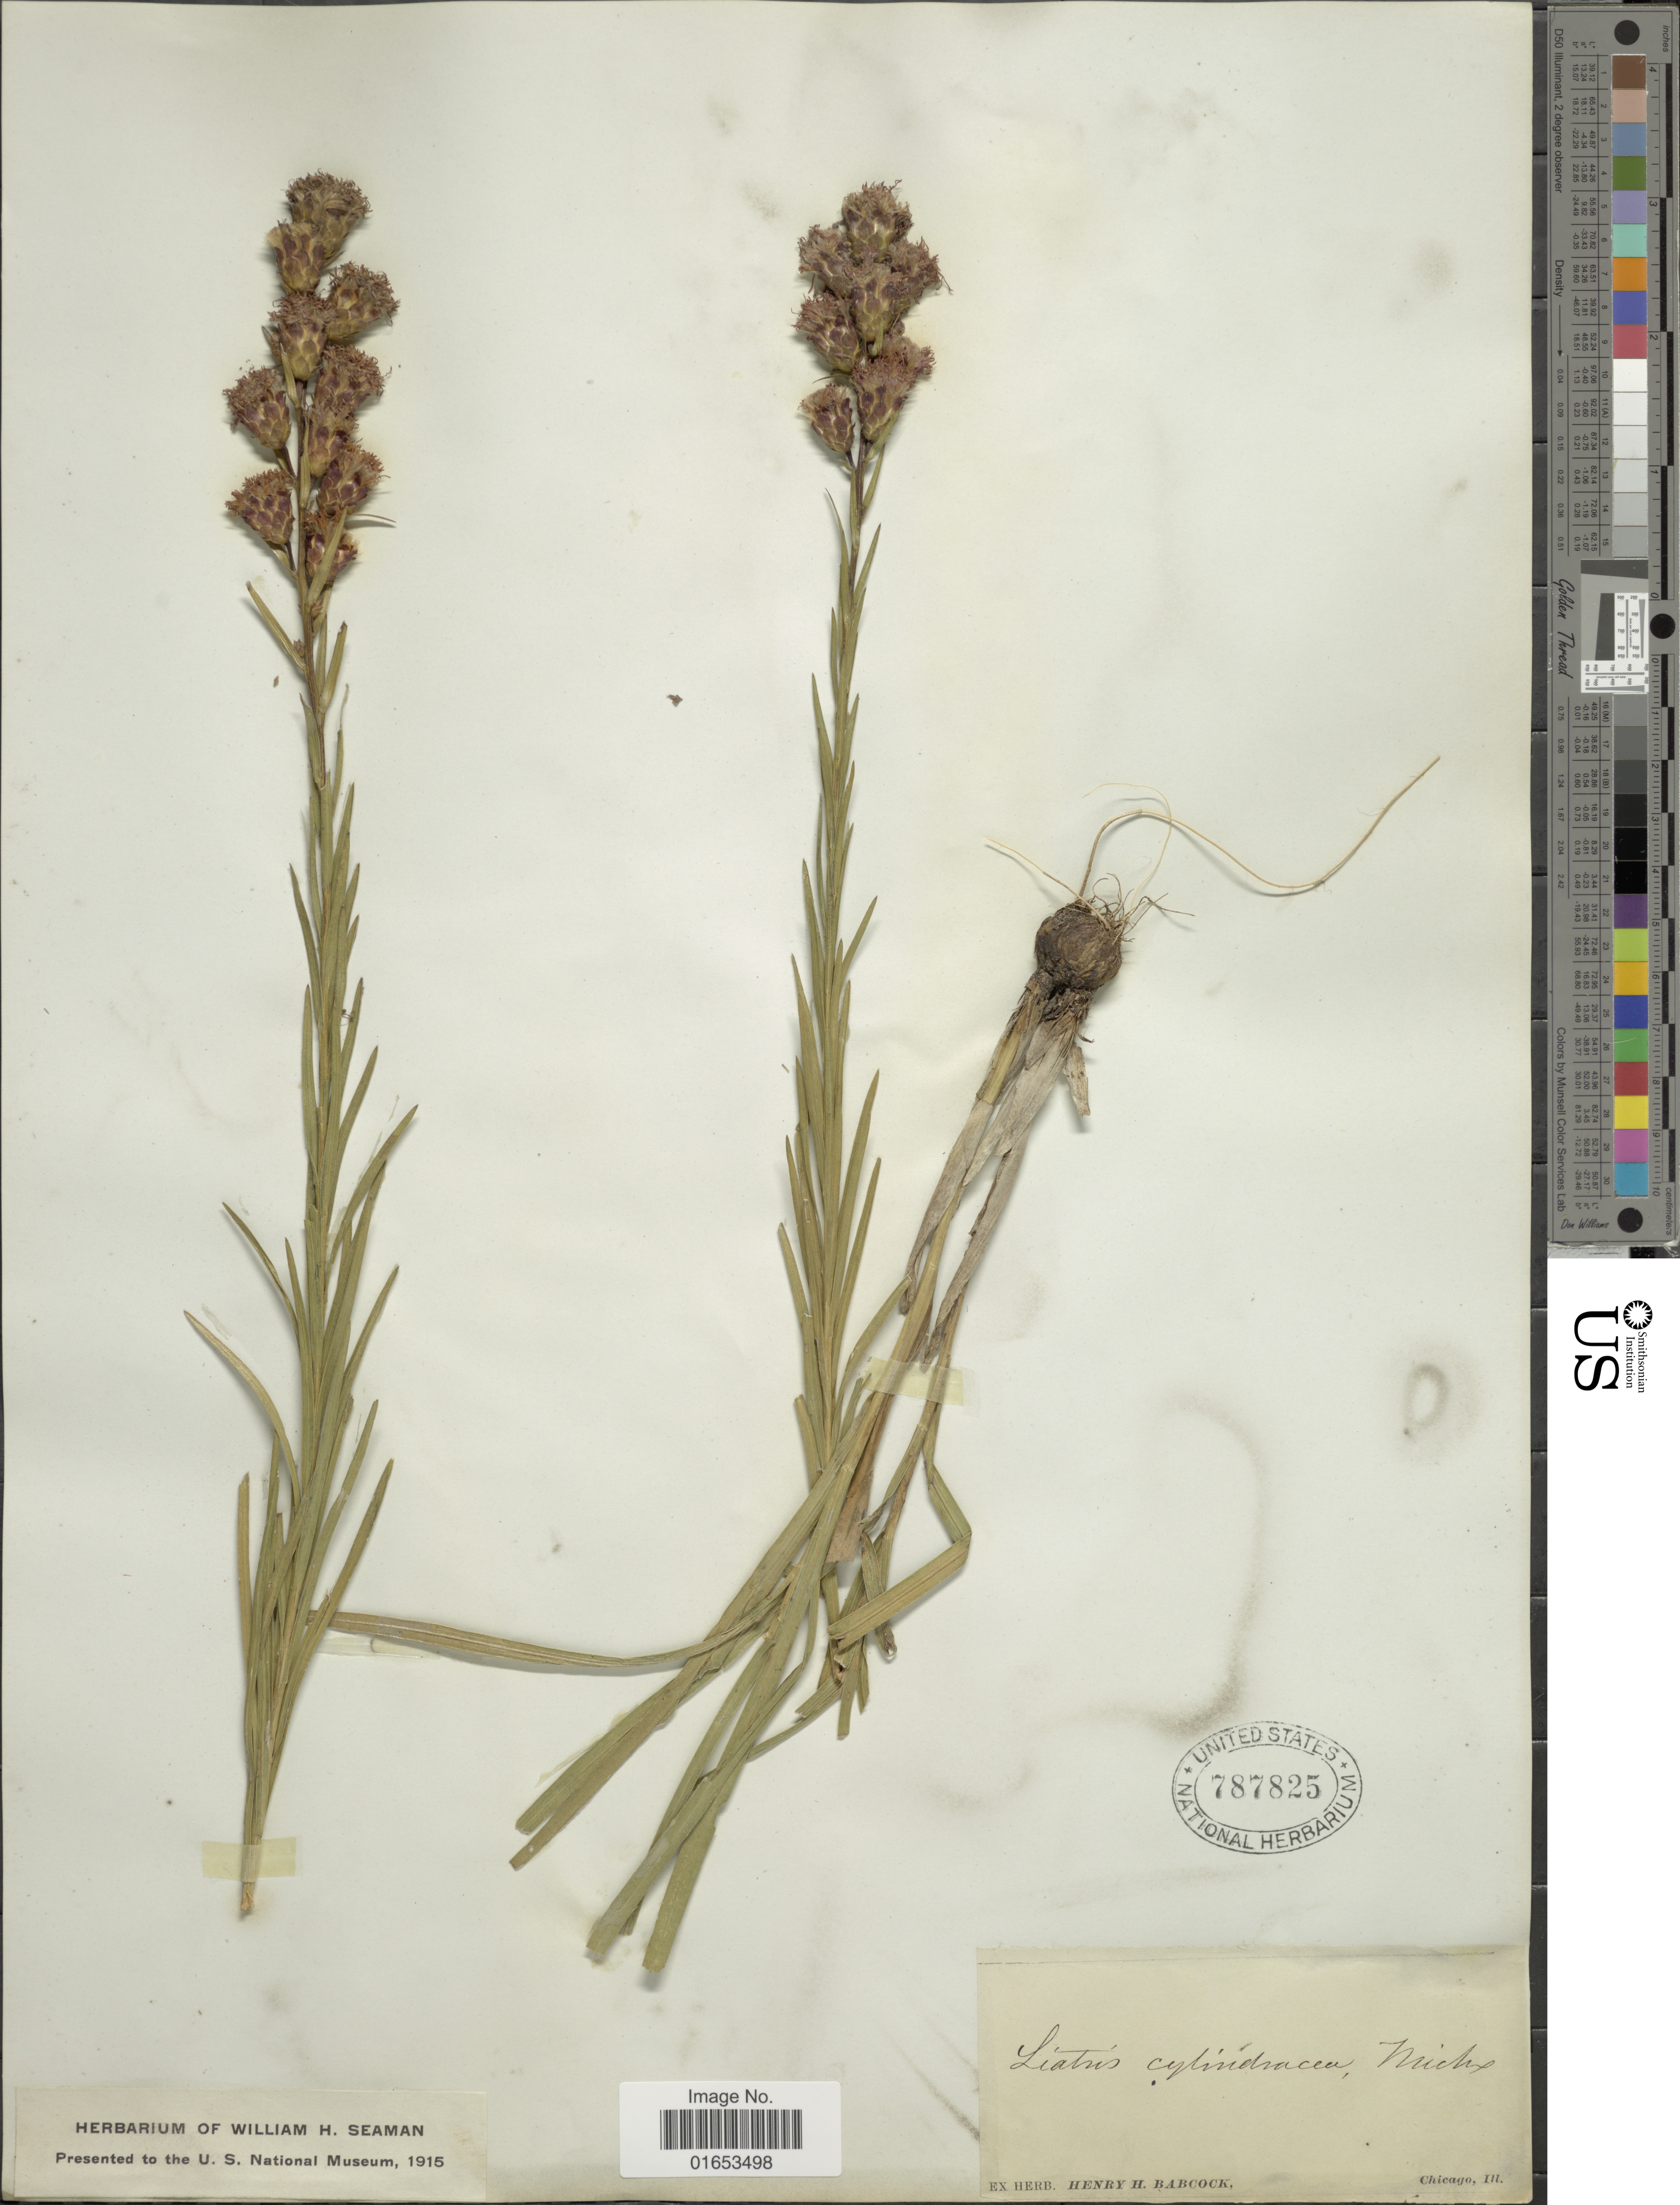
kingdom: Plantae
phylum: Tracheophyta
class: Magnoliopsida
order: Asterales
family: Asteraceae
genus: Liatris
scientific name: Liatris cylindracea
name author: Michaux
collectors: ex herb. Henry Homes Babcock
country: United States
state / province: Illinois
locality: Chicago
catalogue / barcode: US 787825